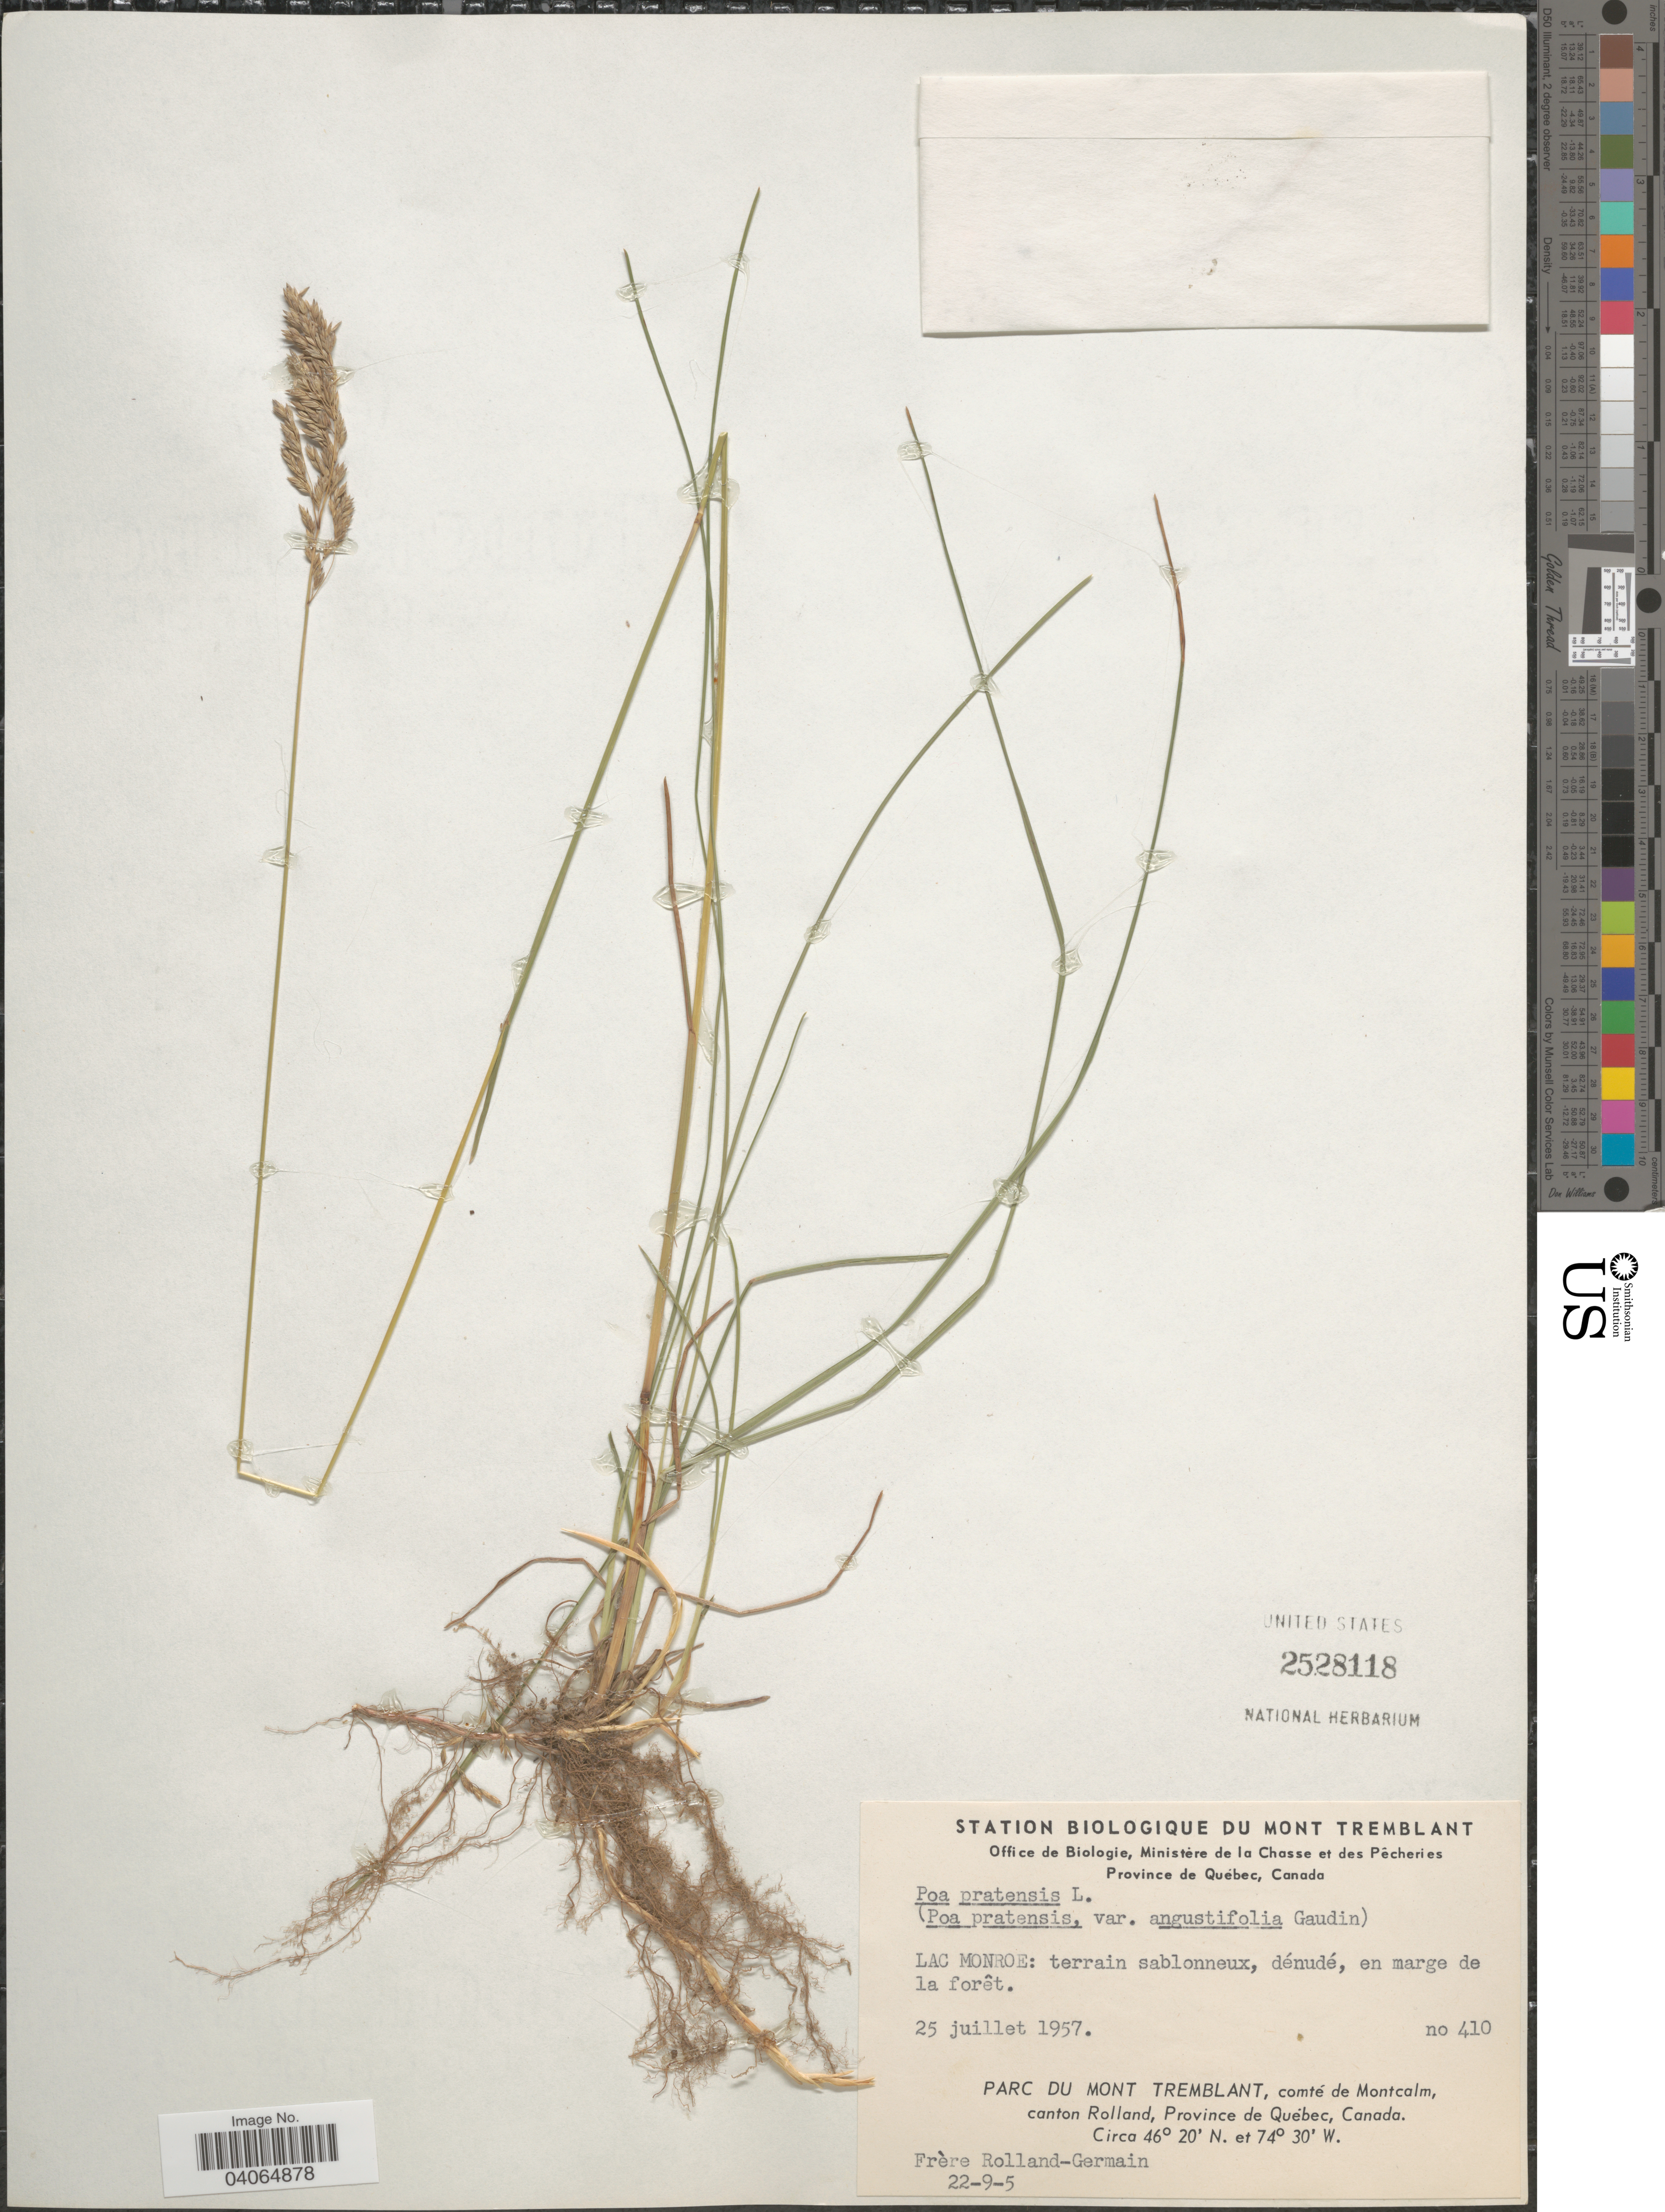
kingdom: Plantae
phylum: Tracheophyta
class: Liliopsida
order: Poales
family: Poaceae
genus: Poa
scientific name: Poa pratensis subsp. angustifolia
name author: (L.) Lej.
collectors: Rolland-Germain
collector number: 410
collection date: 1957-07-25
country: Canada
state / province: Quebec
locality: Lac Monroe: terrain sablonneux, dénudé, en marge de la forêt. Parc du Mont Tremblant, comté de Montcalm, canton Rolland.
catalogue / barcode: US 2528118